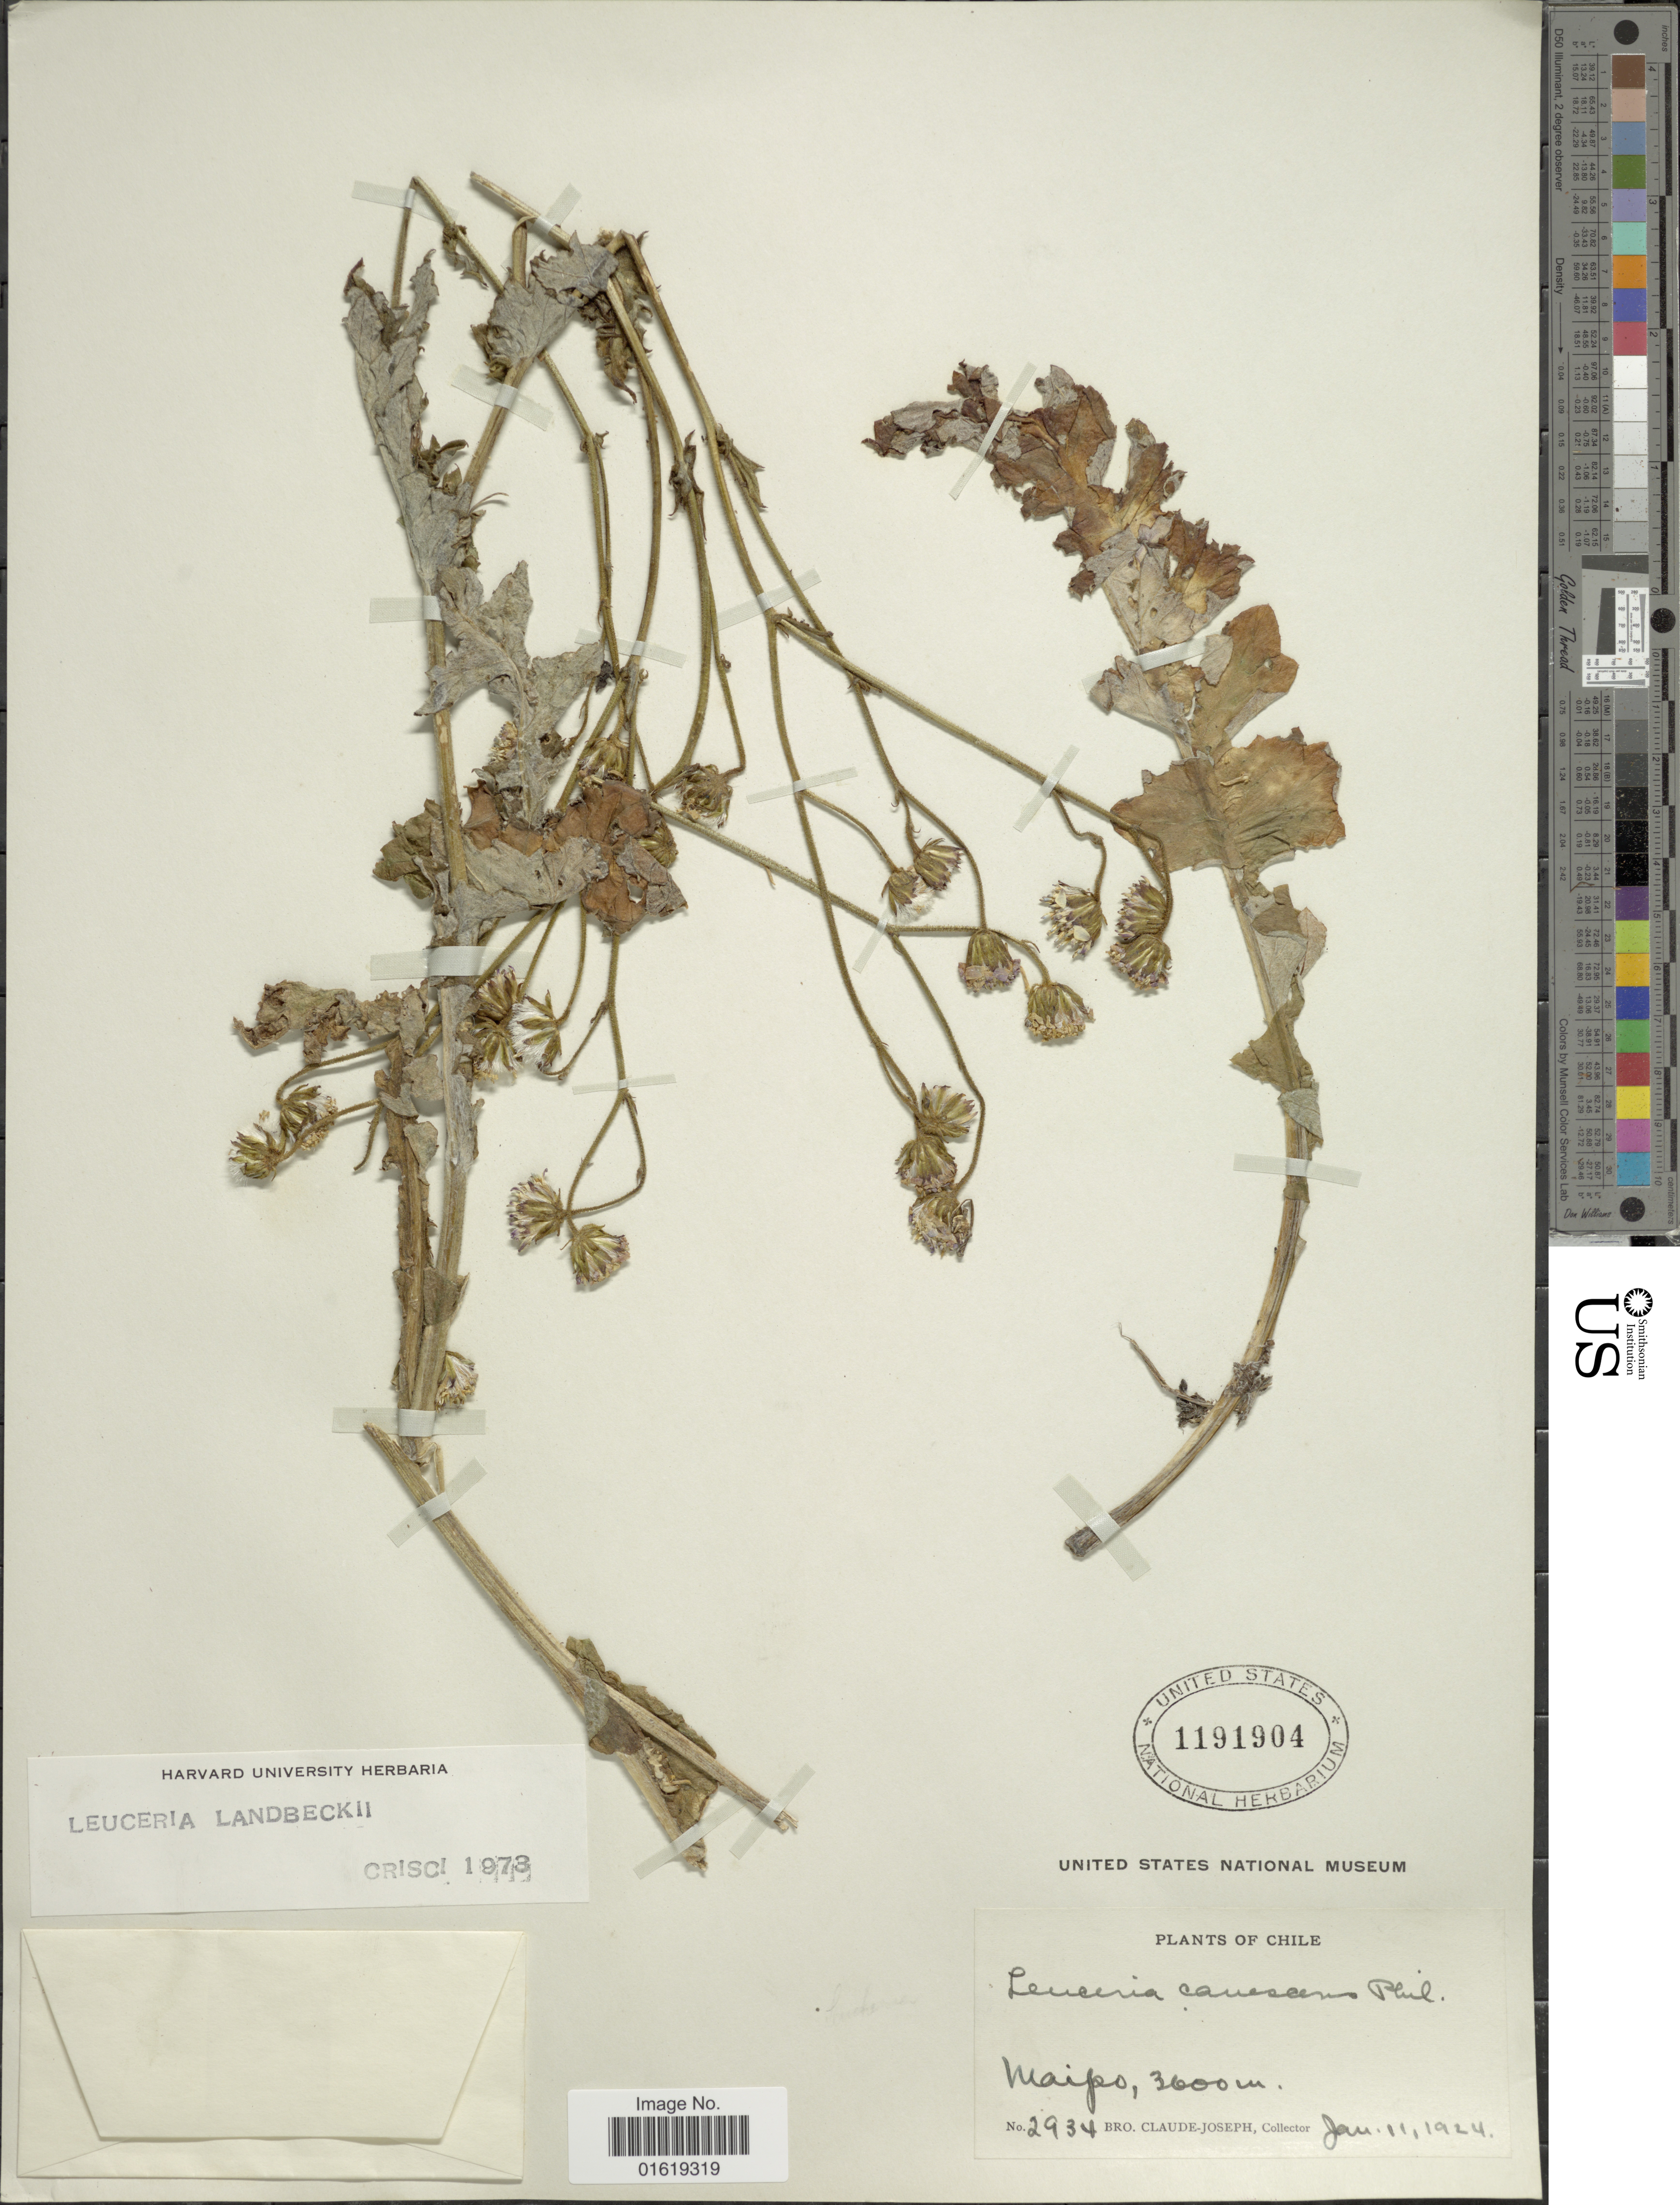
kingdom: Plantae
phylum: Tracheophyta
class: Magnoliopsida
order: Asterales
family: Asteraceae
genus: Leucheria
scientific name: Leucheria landbeckii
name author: (Phil.) Reiche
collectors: Bro. Claude-Joseph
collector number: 2934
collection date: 1924-01-11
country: Chile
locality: Maipo.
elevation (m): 3600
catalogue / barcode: US 1191904